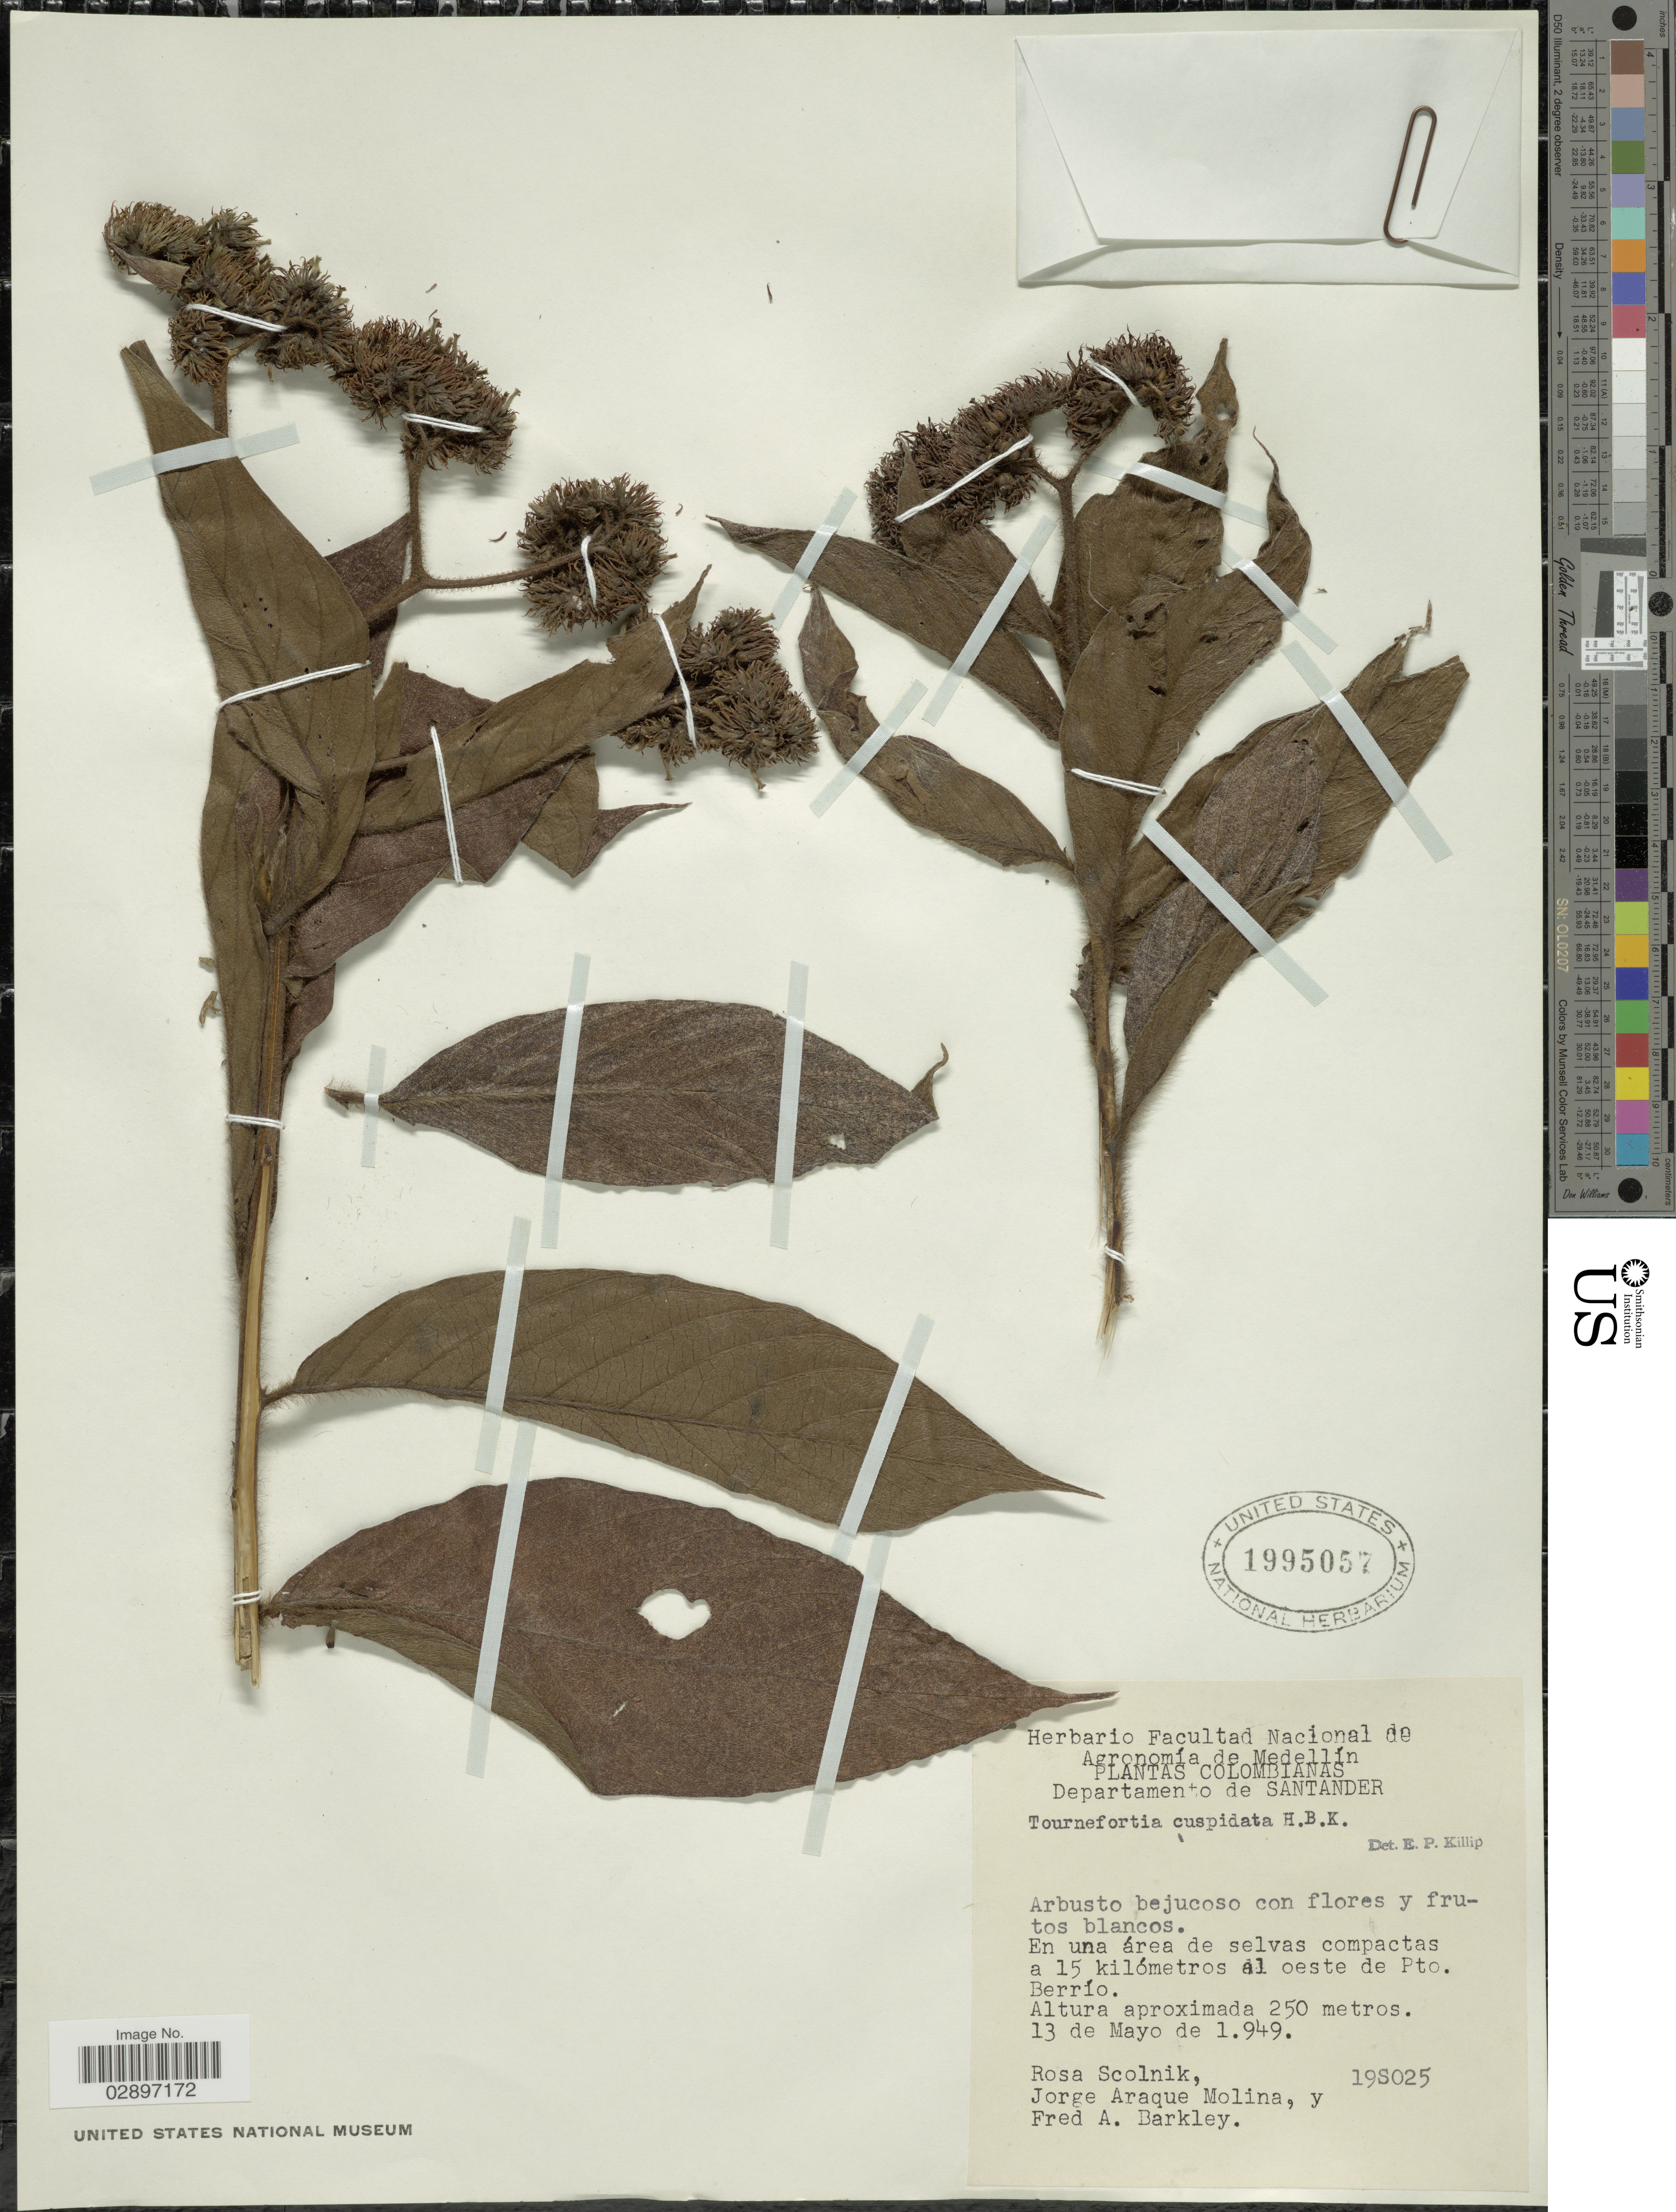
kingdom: Plantae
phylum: Tracheophyta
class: Magnoliopsida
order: Boraginales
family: Heliotropiaceae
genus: Tournefortia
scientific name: Tournefortia cuspidata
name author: Kunth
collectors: R. Scolnik, J. Araque Molina & F. A. Barkley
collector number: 19S025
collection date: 1949-05-13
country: Colombia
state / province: Santander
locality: Departamento de Santander. En una área de selvas compactas a 15 kilómetros al oeste de Pto. Berrío.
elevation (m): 250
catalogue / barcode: US 1995057